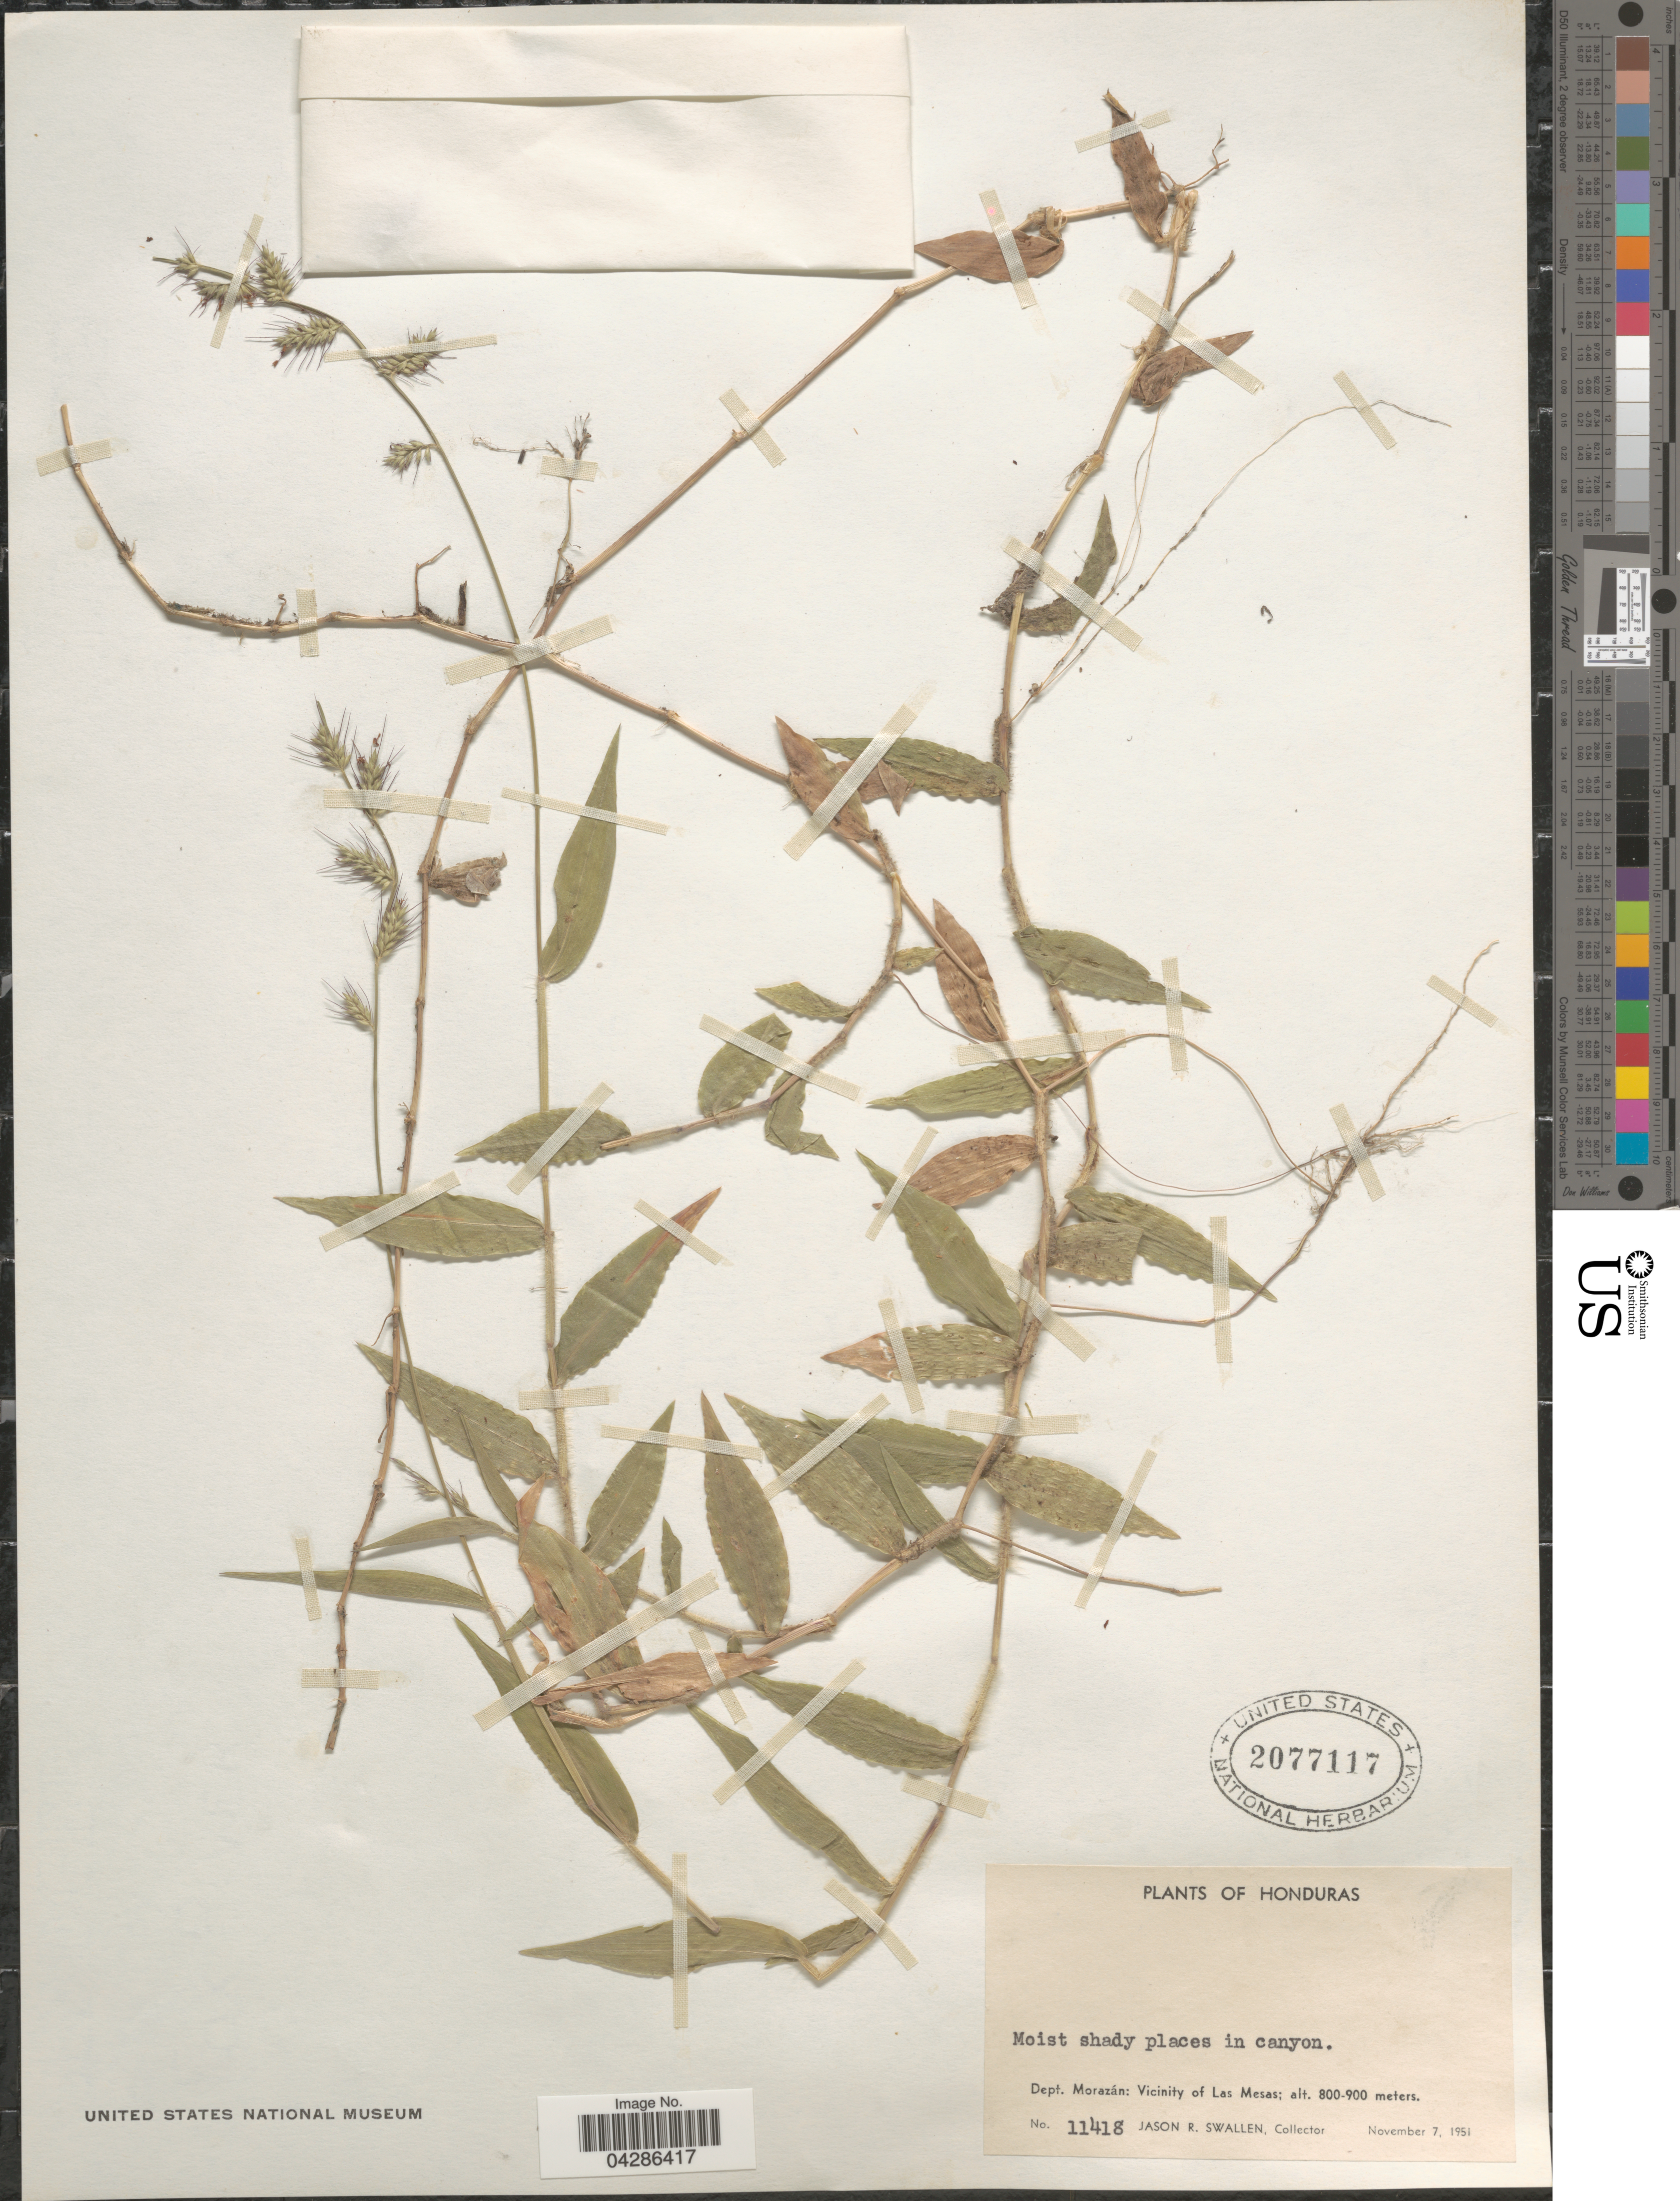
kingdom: Plantae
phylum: Tracheophyta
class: Liliopsida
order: Poales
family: Poaceae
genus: Oplismenus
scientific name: Oplismenus hirtellus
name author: (L.) P. Beauv.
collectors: J. R. Swallen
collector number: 11418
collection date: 1951-11-07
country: Honduras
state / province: Fco. Morazán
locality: Dept. Morazán: Vicinity of Las Mesas.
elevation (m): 800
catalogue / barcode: US 2077117